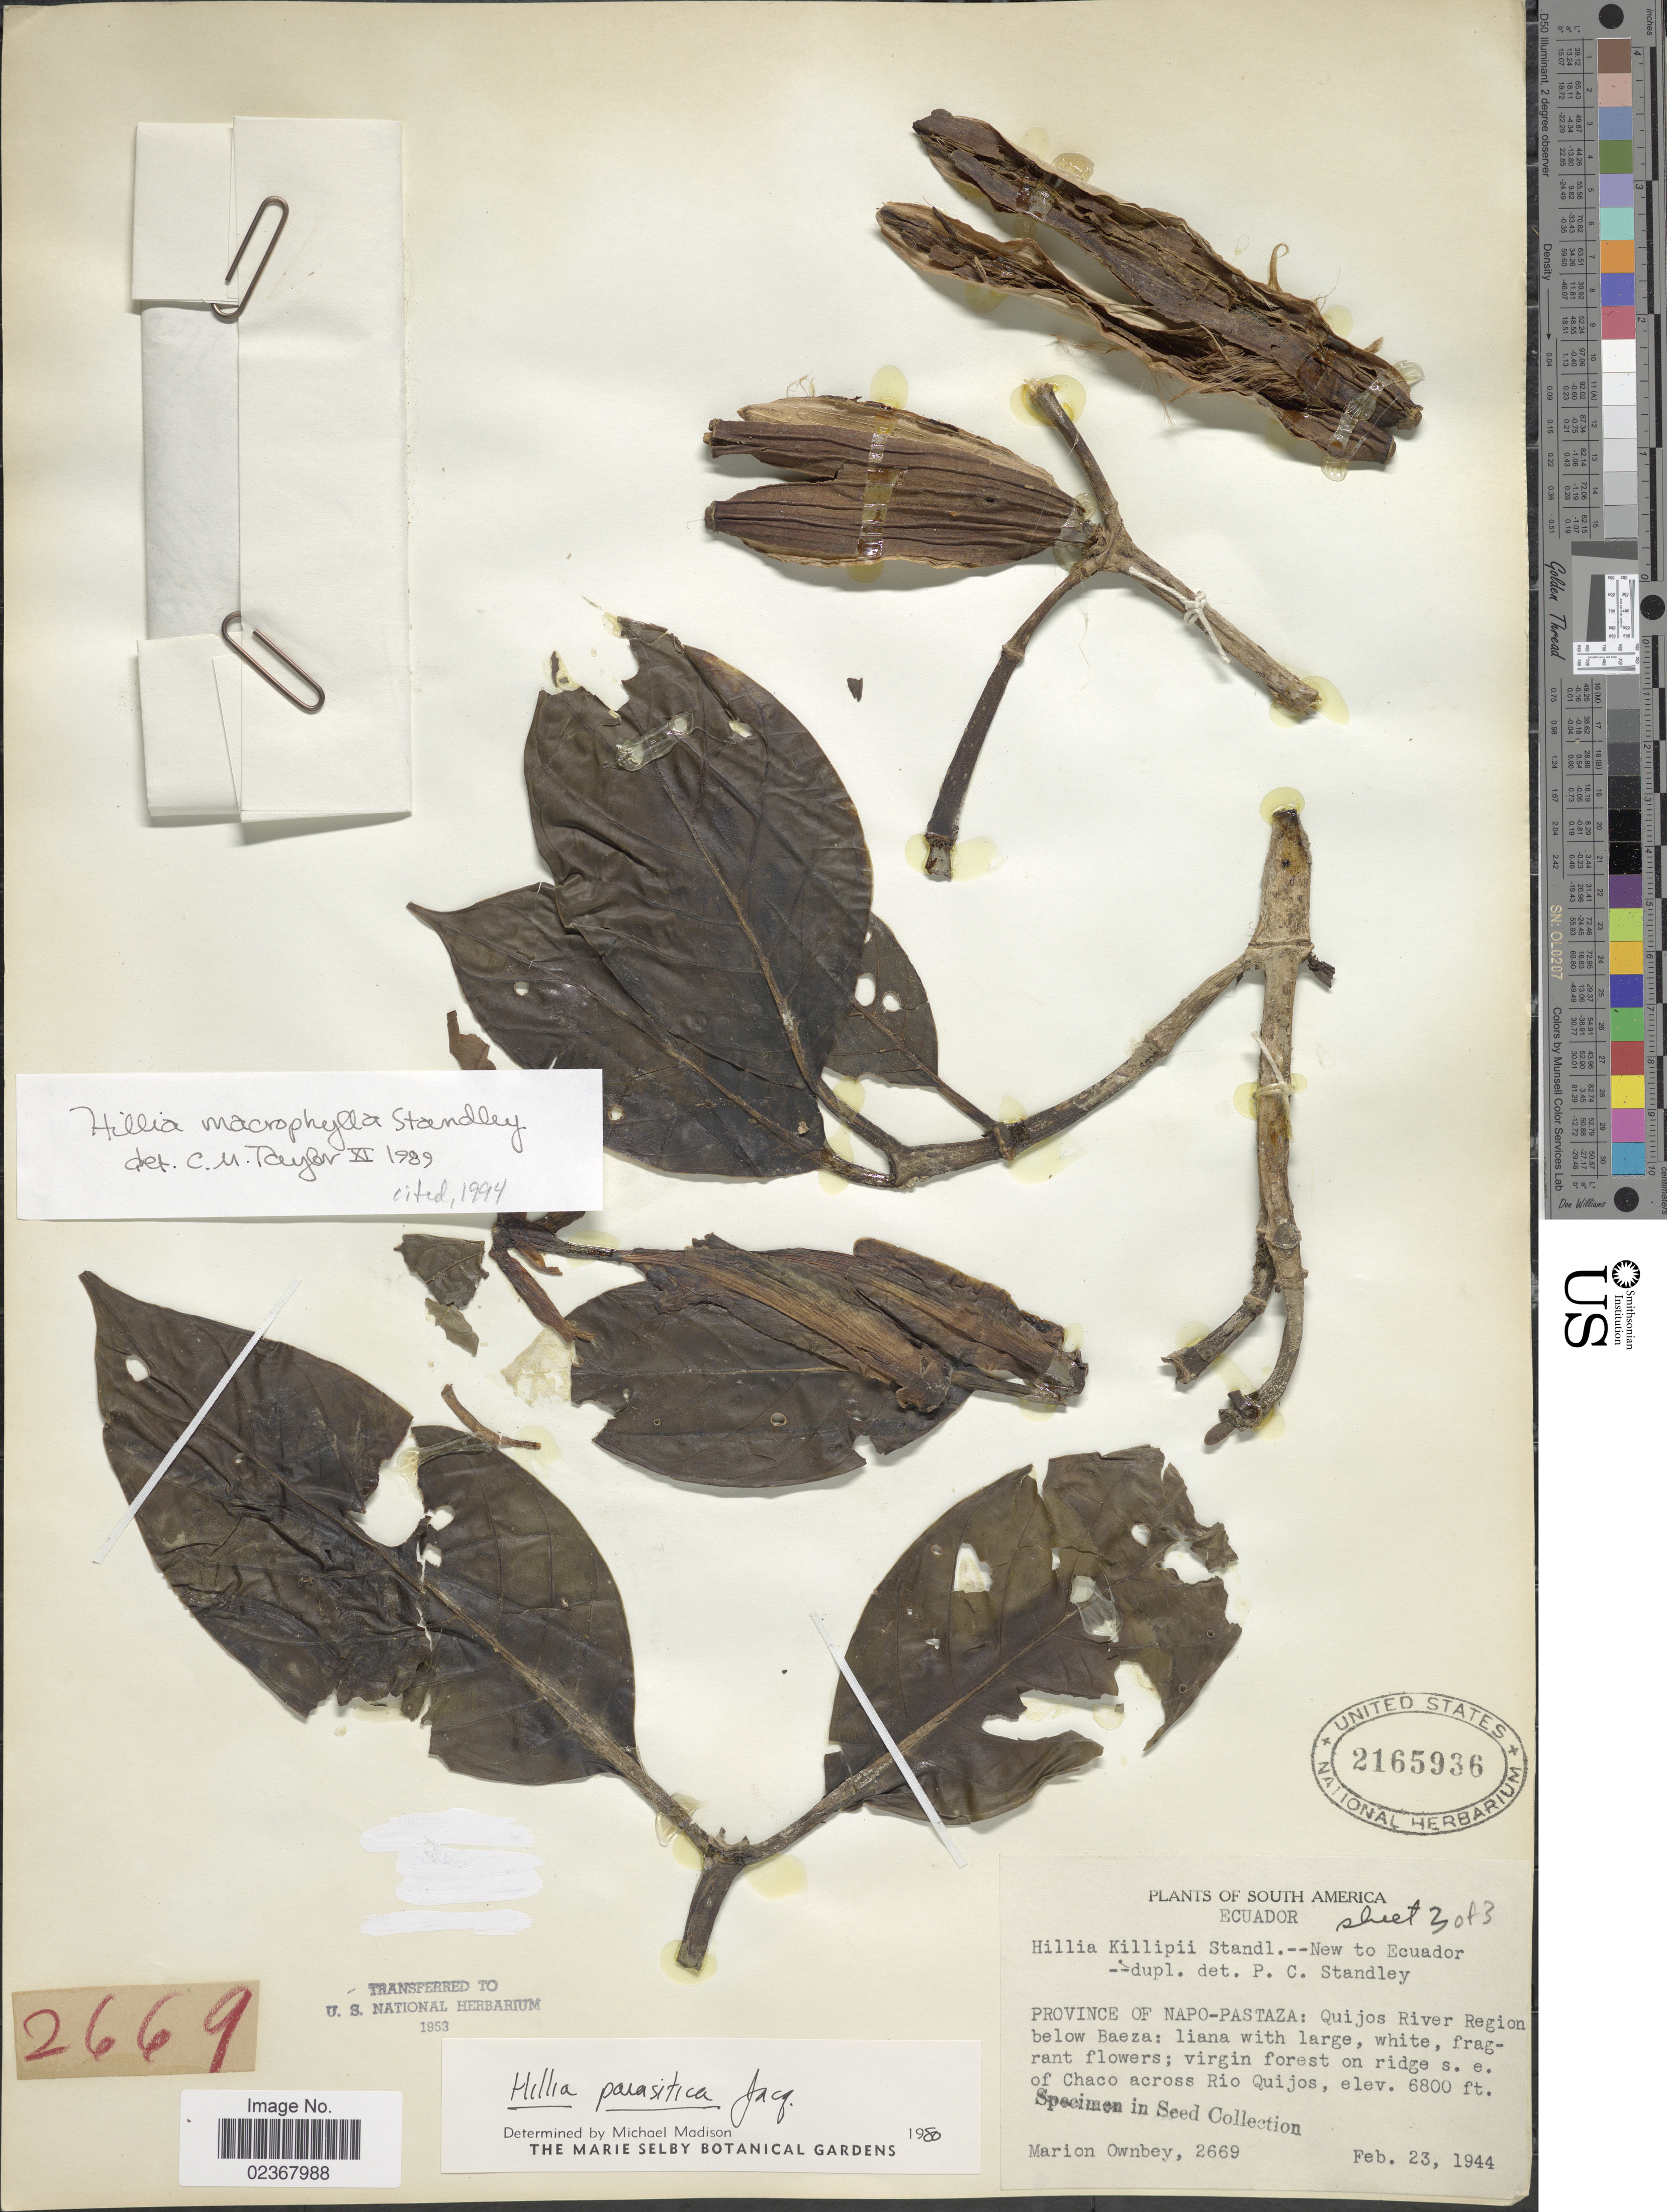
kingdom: Plantae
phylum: Tracheophyta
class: Magnoliopsida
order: Gentianales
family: Rubiaceae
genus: Hillia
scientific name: Hillia macrophylla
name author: Standl.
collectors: F. M. Ownbey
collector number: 2669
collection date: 1944-02-23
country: Ecuador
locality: Province of Napo-Pastaza: Quijos River Region below Baeza, virgin forest on ridge s.e. of Chaco across Rio Quijos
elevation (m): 2073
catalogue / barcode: US 2165936